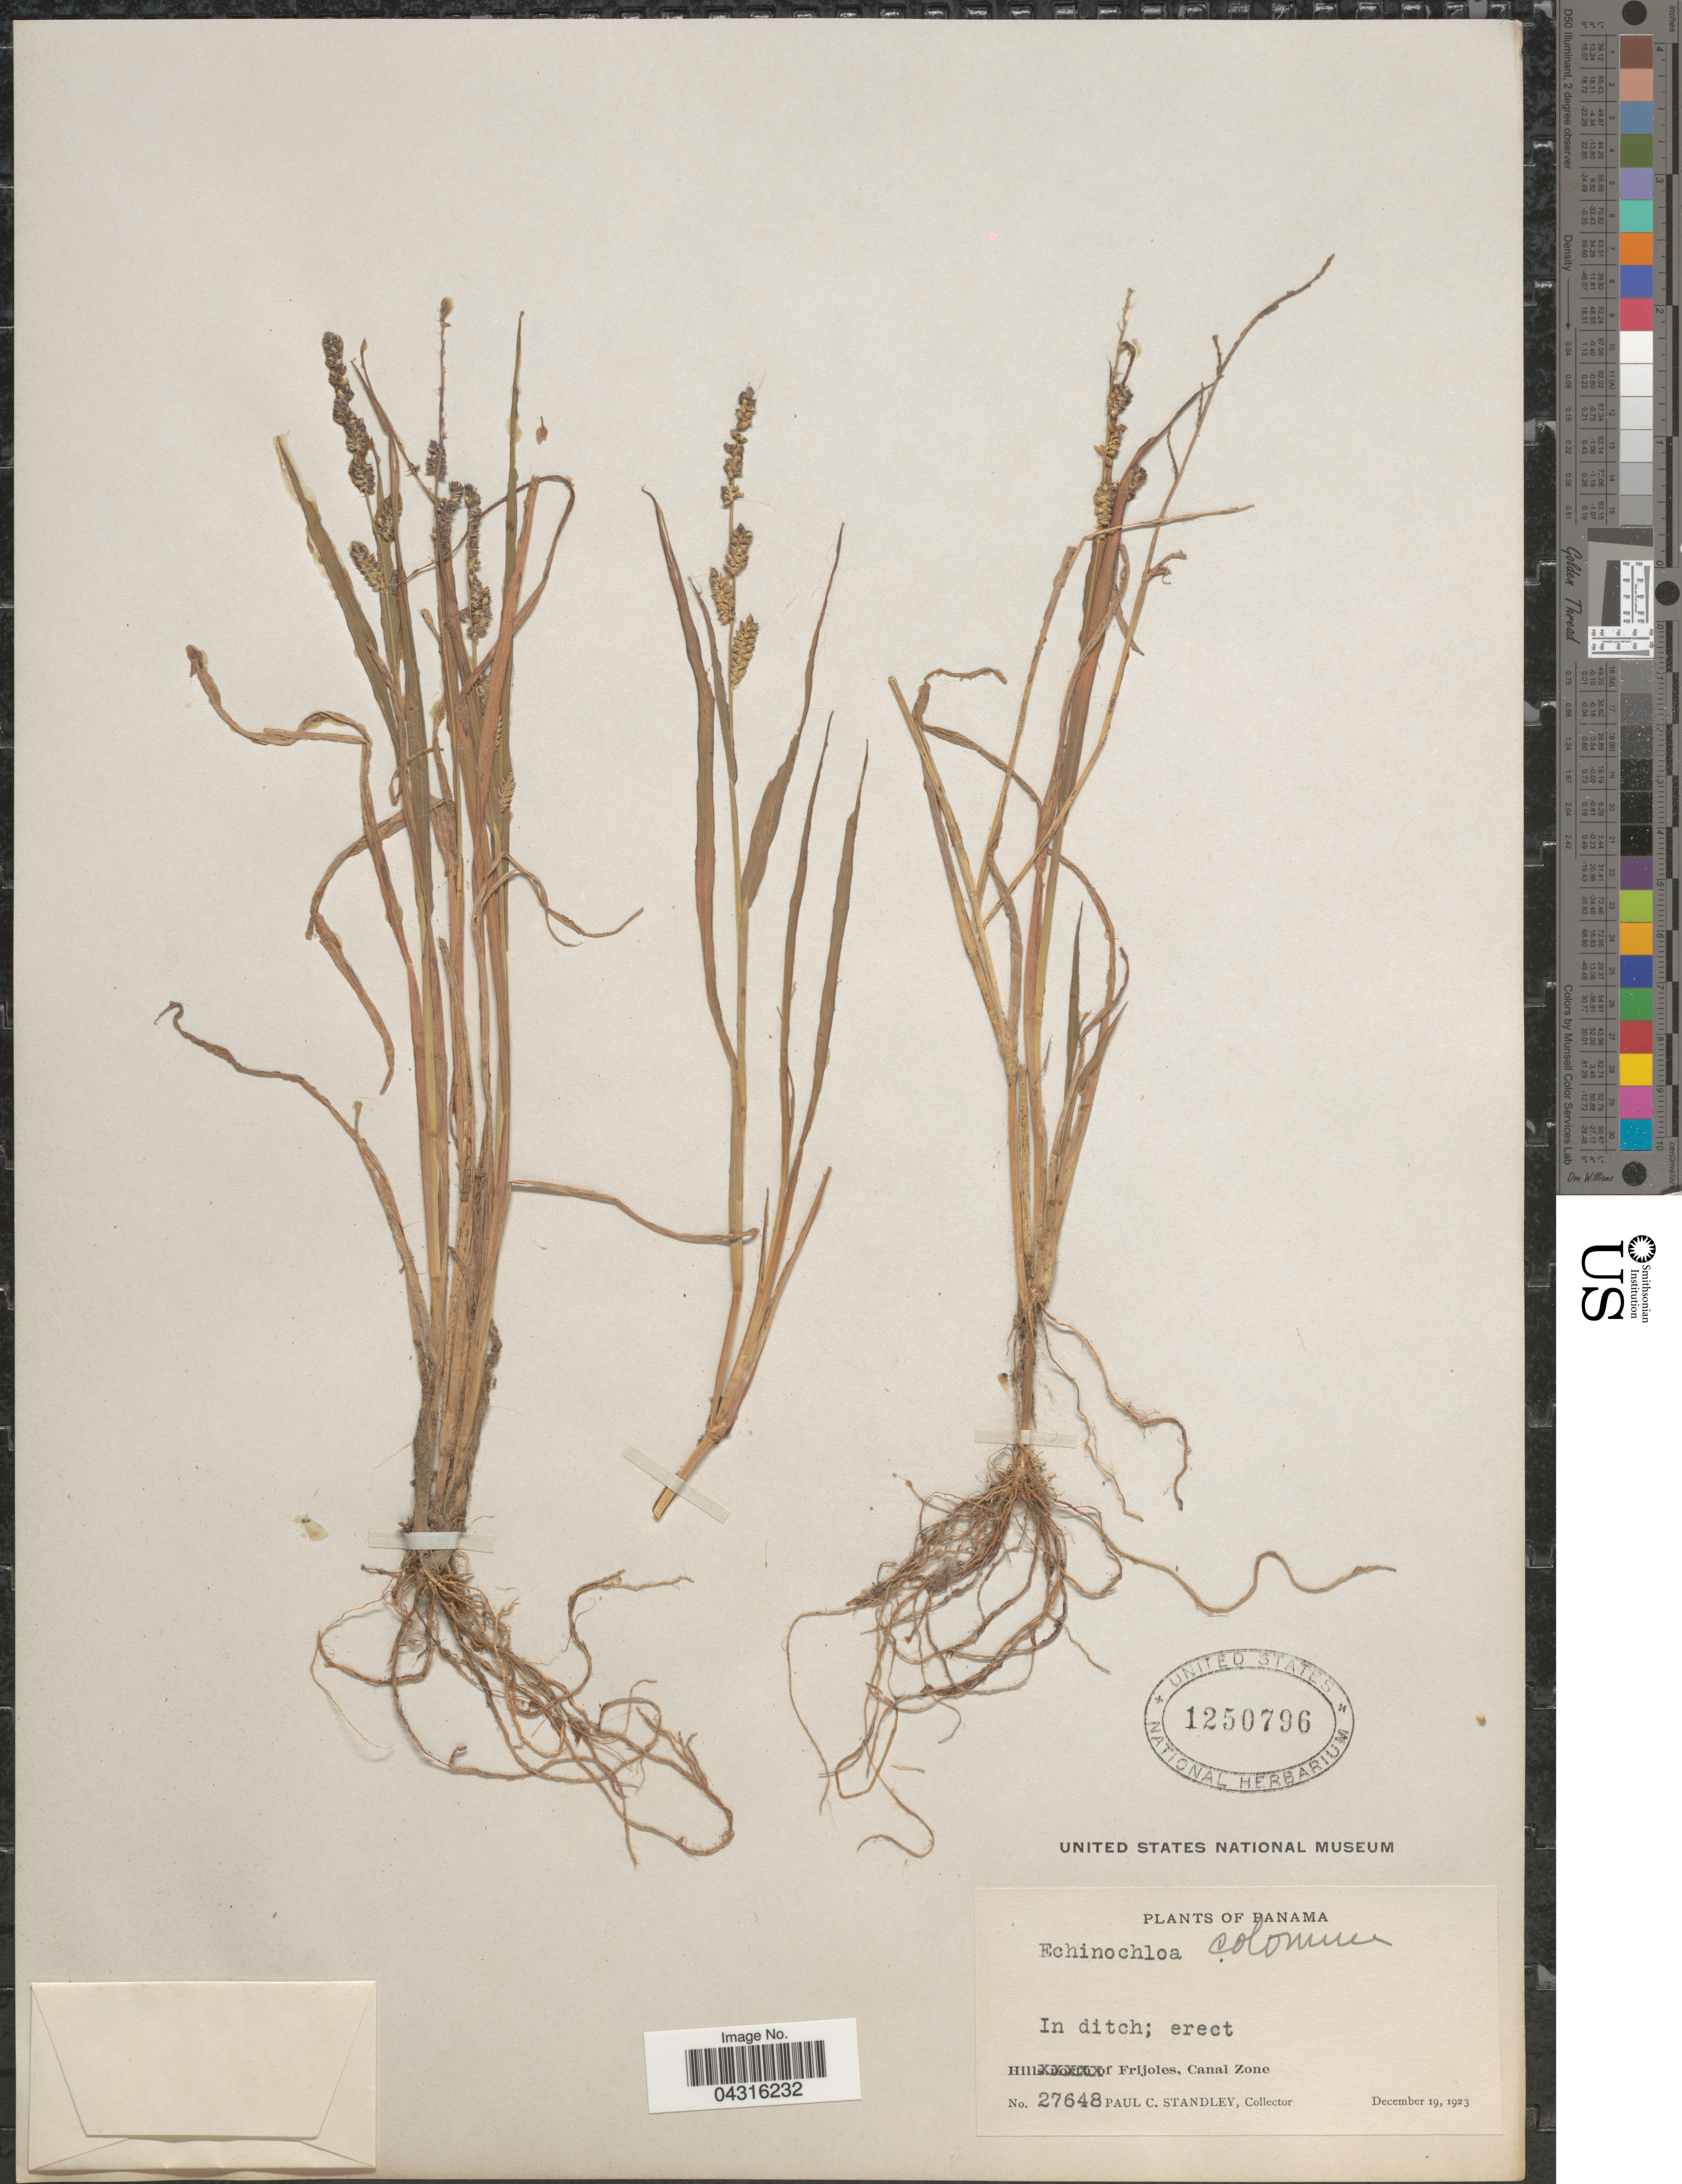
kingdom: Plantae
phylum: Tracheophyta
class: Liliopsida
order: Poales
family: Poaceae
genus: Echinochloa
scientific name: Echinochloa colona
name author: (L.) Link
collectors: P. C. Standley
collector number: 27648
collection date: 1923-12-19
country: Panama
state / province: Colón / Panamá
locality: In ditch; Hill Frijoles, Canal Zone.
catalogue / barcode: US 1250796